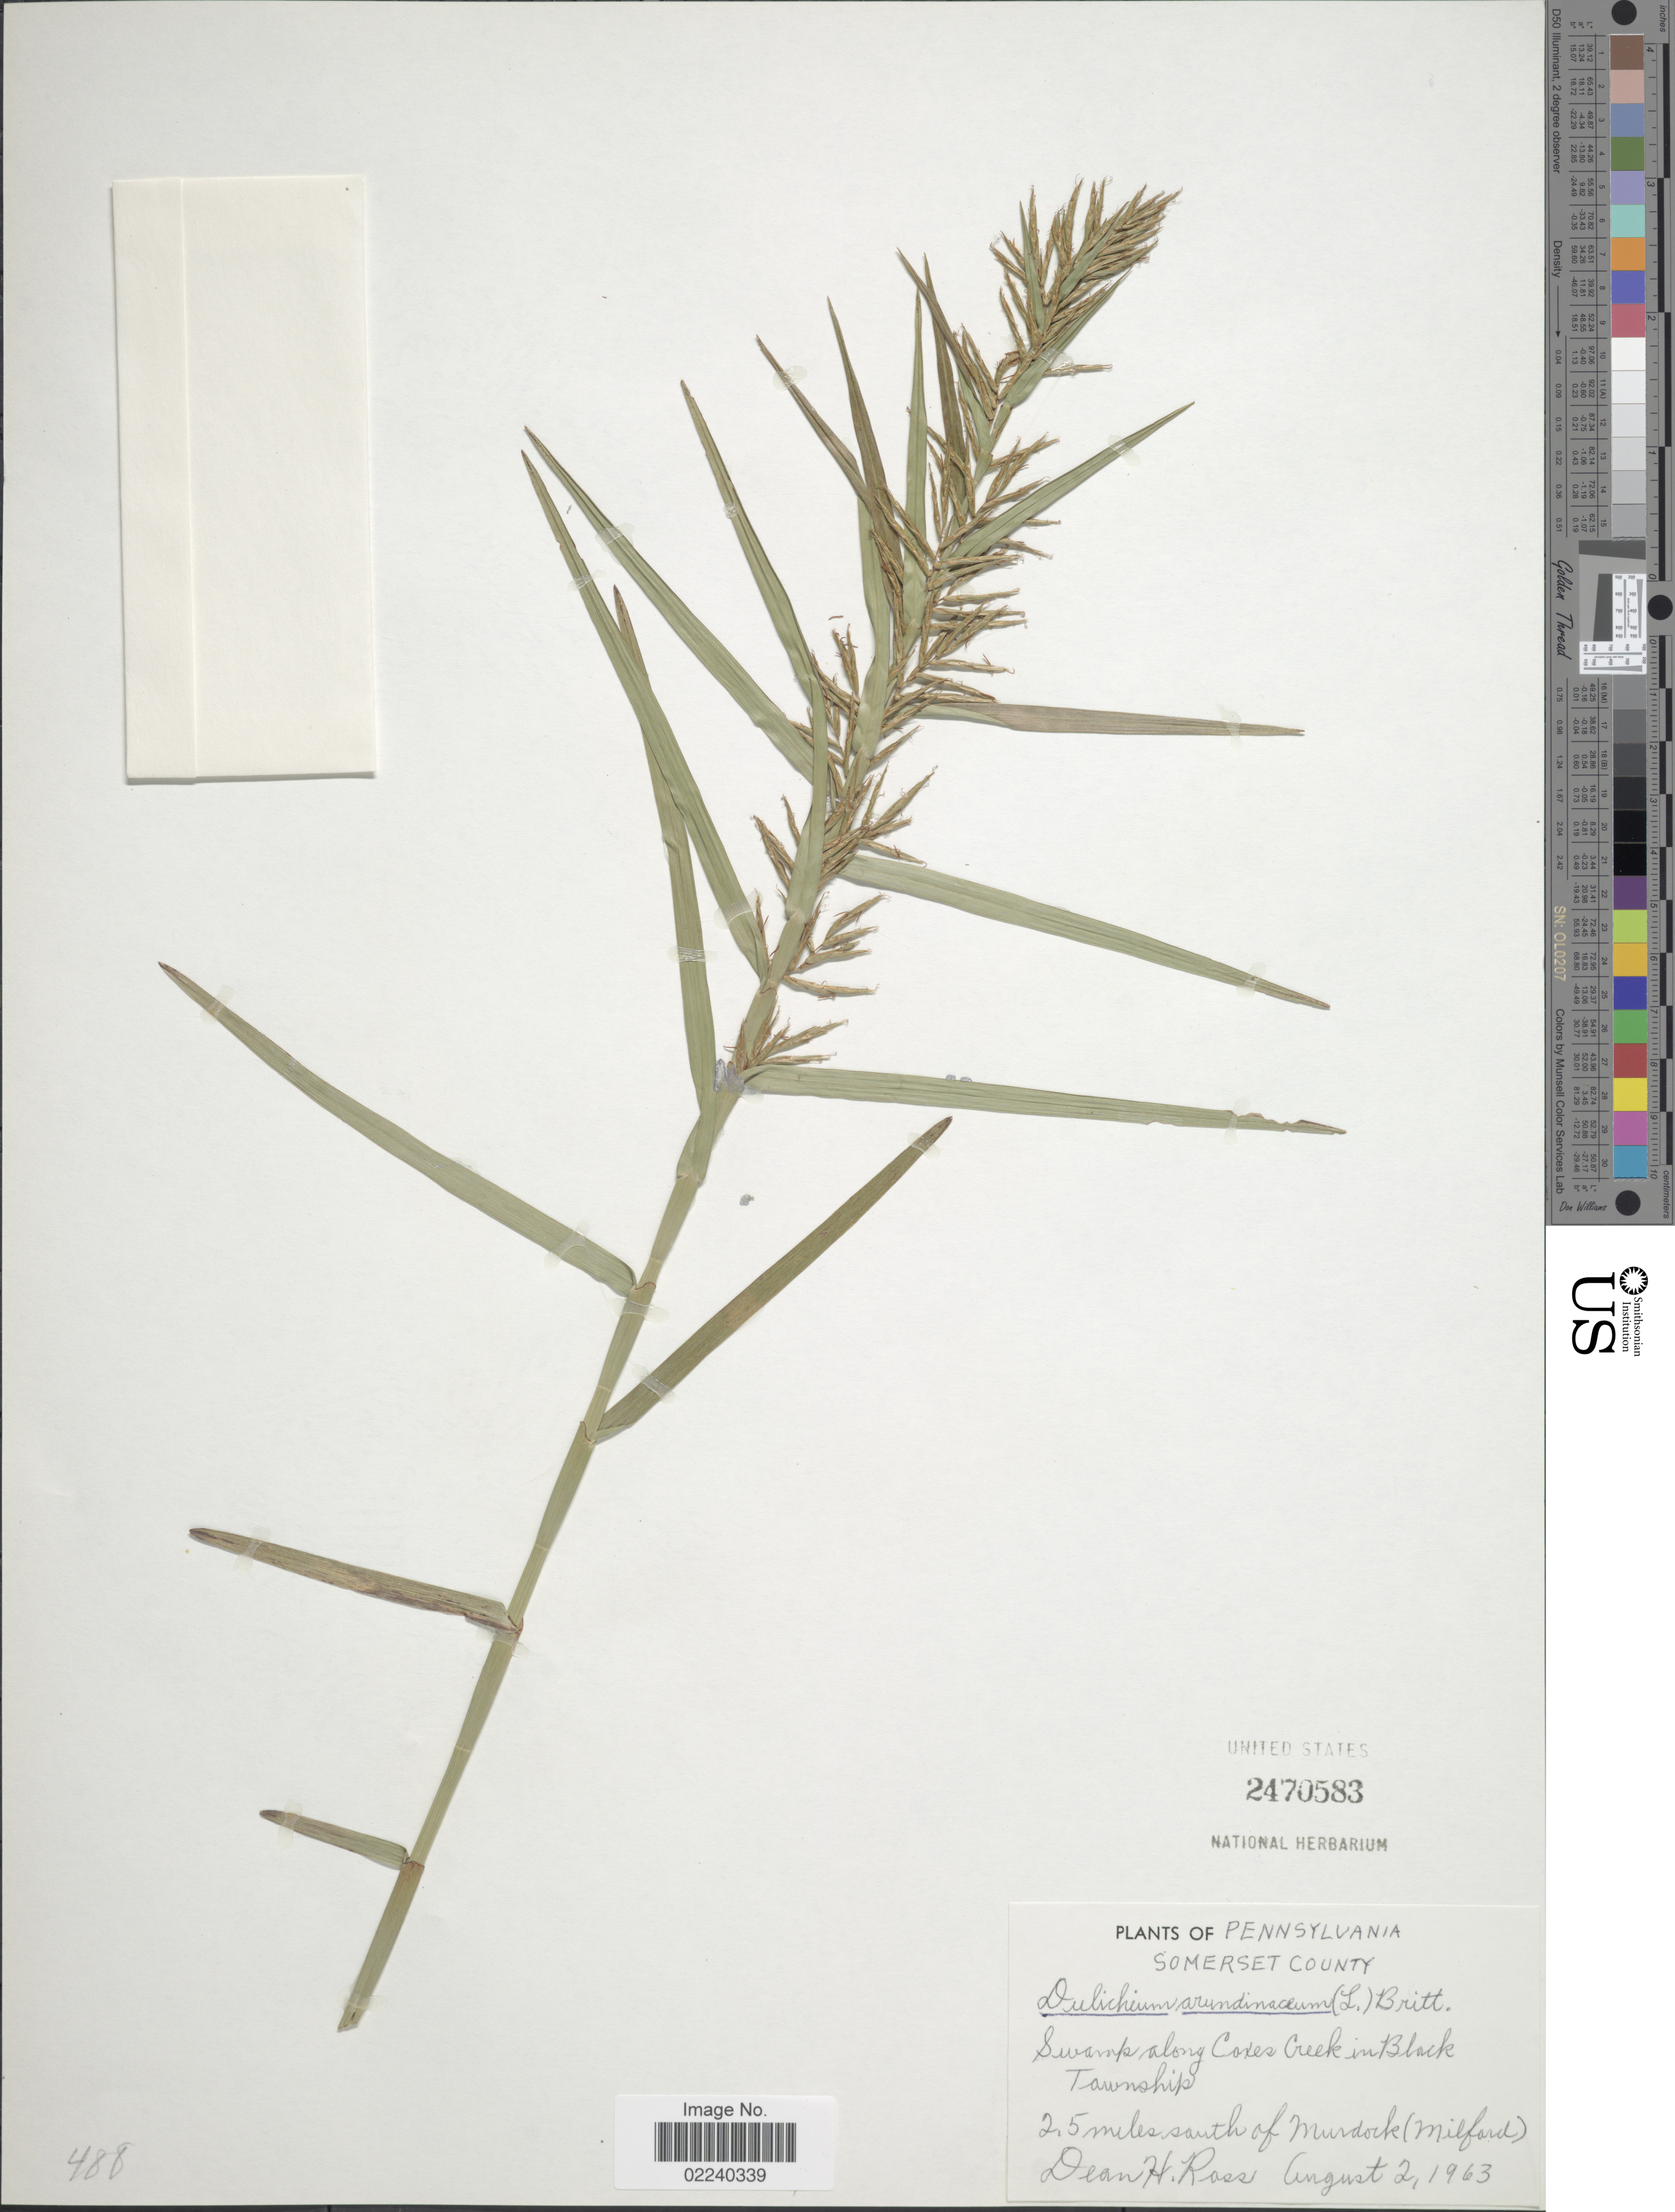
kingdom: Plantae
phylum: Tracheophyta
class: Liliopsida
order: Poales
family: Cyperaceae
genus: Dulichium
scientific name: Dulichium arundinaceum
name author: (L.) Britton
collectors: D. Ross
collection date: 1963-08-02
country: United States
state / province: Pennsylvania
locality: Somerset County, Swamp along Coxes Creek in Black Township, 2.5 miles south of Murdock (Milford)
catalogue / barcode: US 2470583